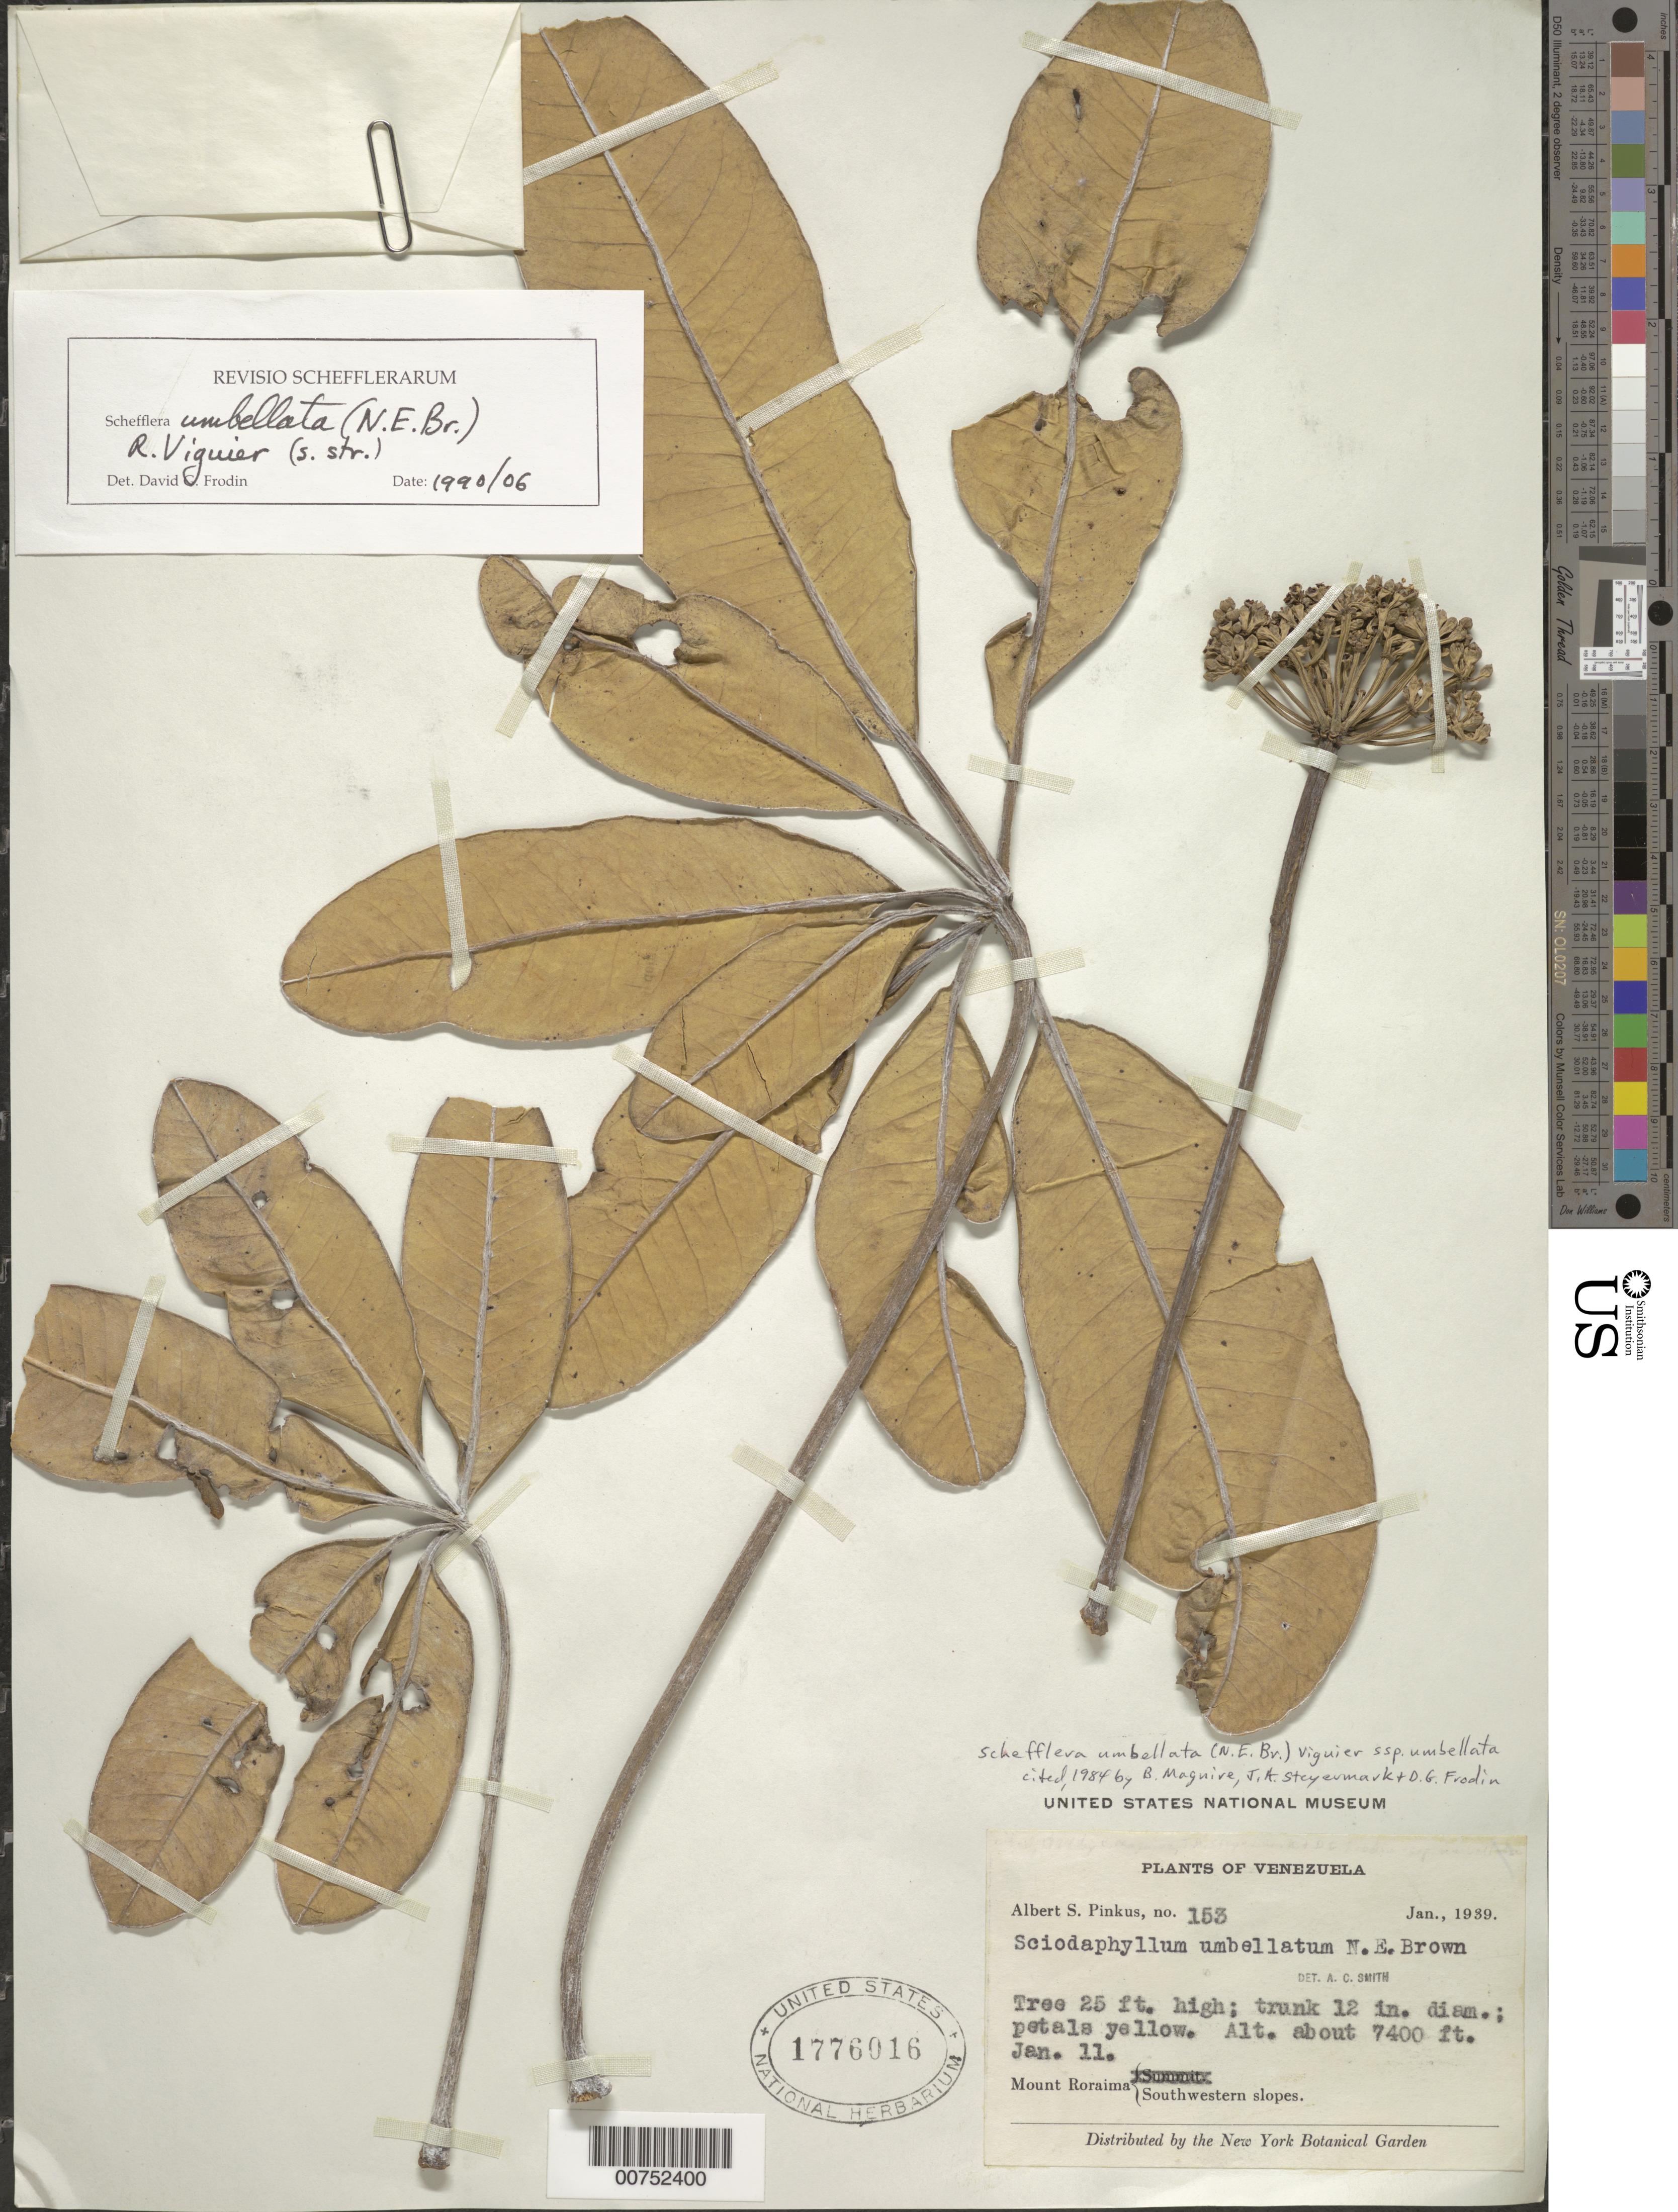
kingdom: Plantae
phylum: Tracheophyta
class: Magnoliopsida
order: Apiales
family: Araliaceae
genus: Schefflera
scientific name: Schefflera umbellata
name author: (N.E. Br.) R. Vig.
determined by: Frodin, D. G.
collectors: A. Pinkus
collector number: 153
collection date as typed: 11-Jan-39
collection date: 1939-01-11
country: Venezuela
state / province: Bolívar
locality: Mt. Roraima, SW slopes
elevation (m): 2256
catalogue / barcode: US 1776016